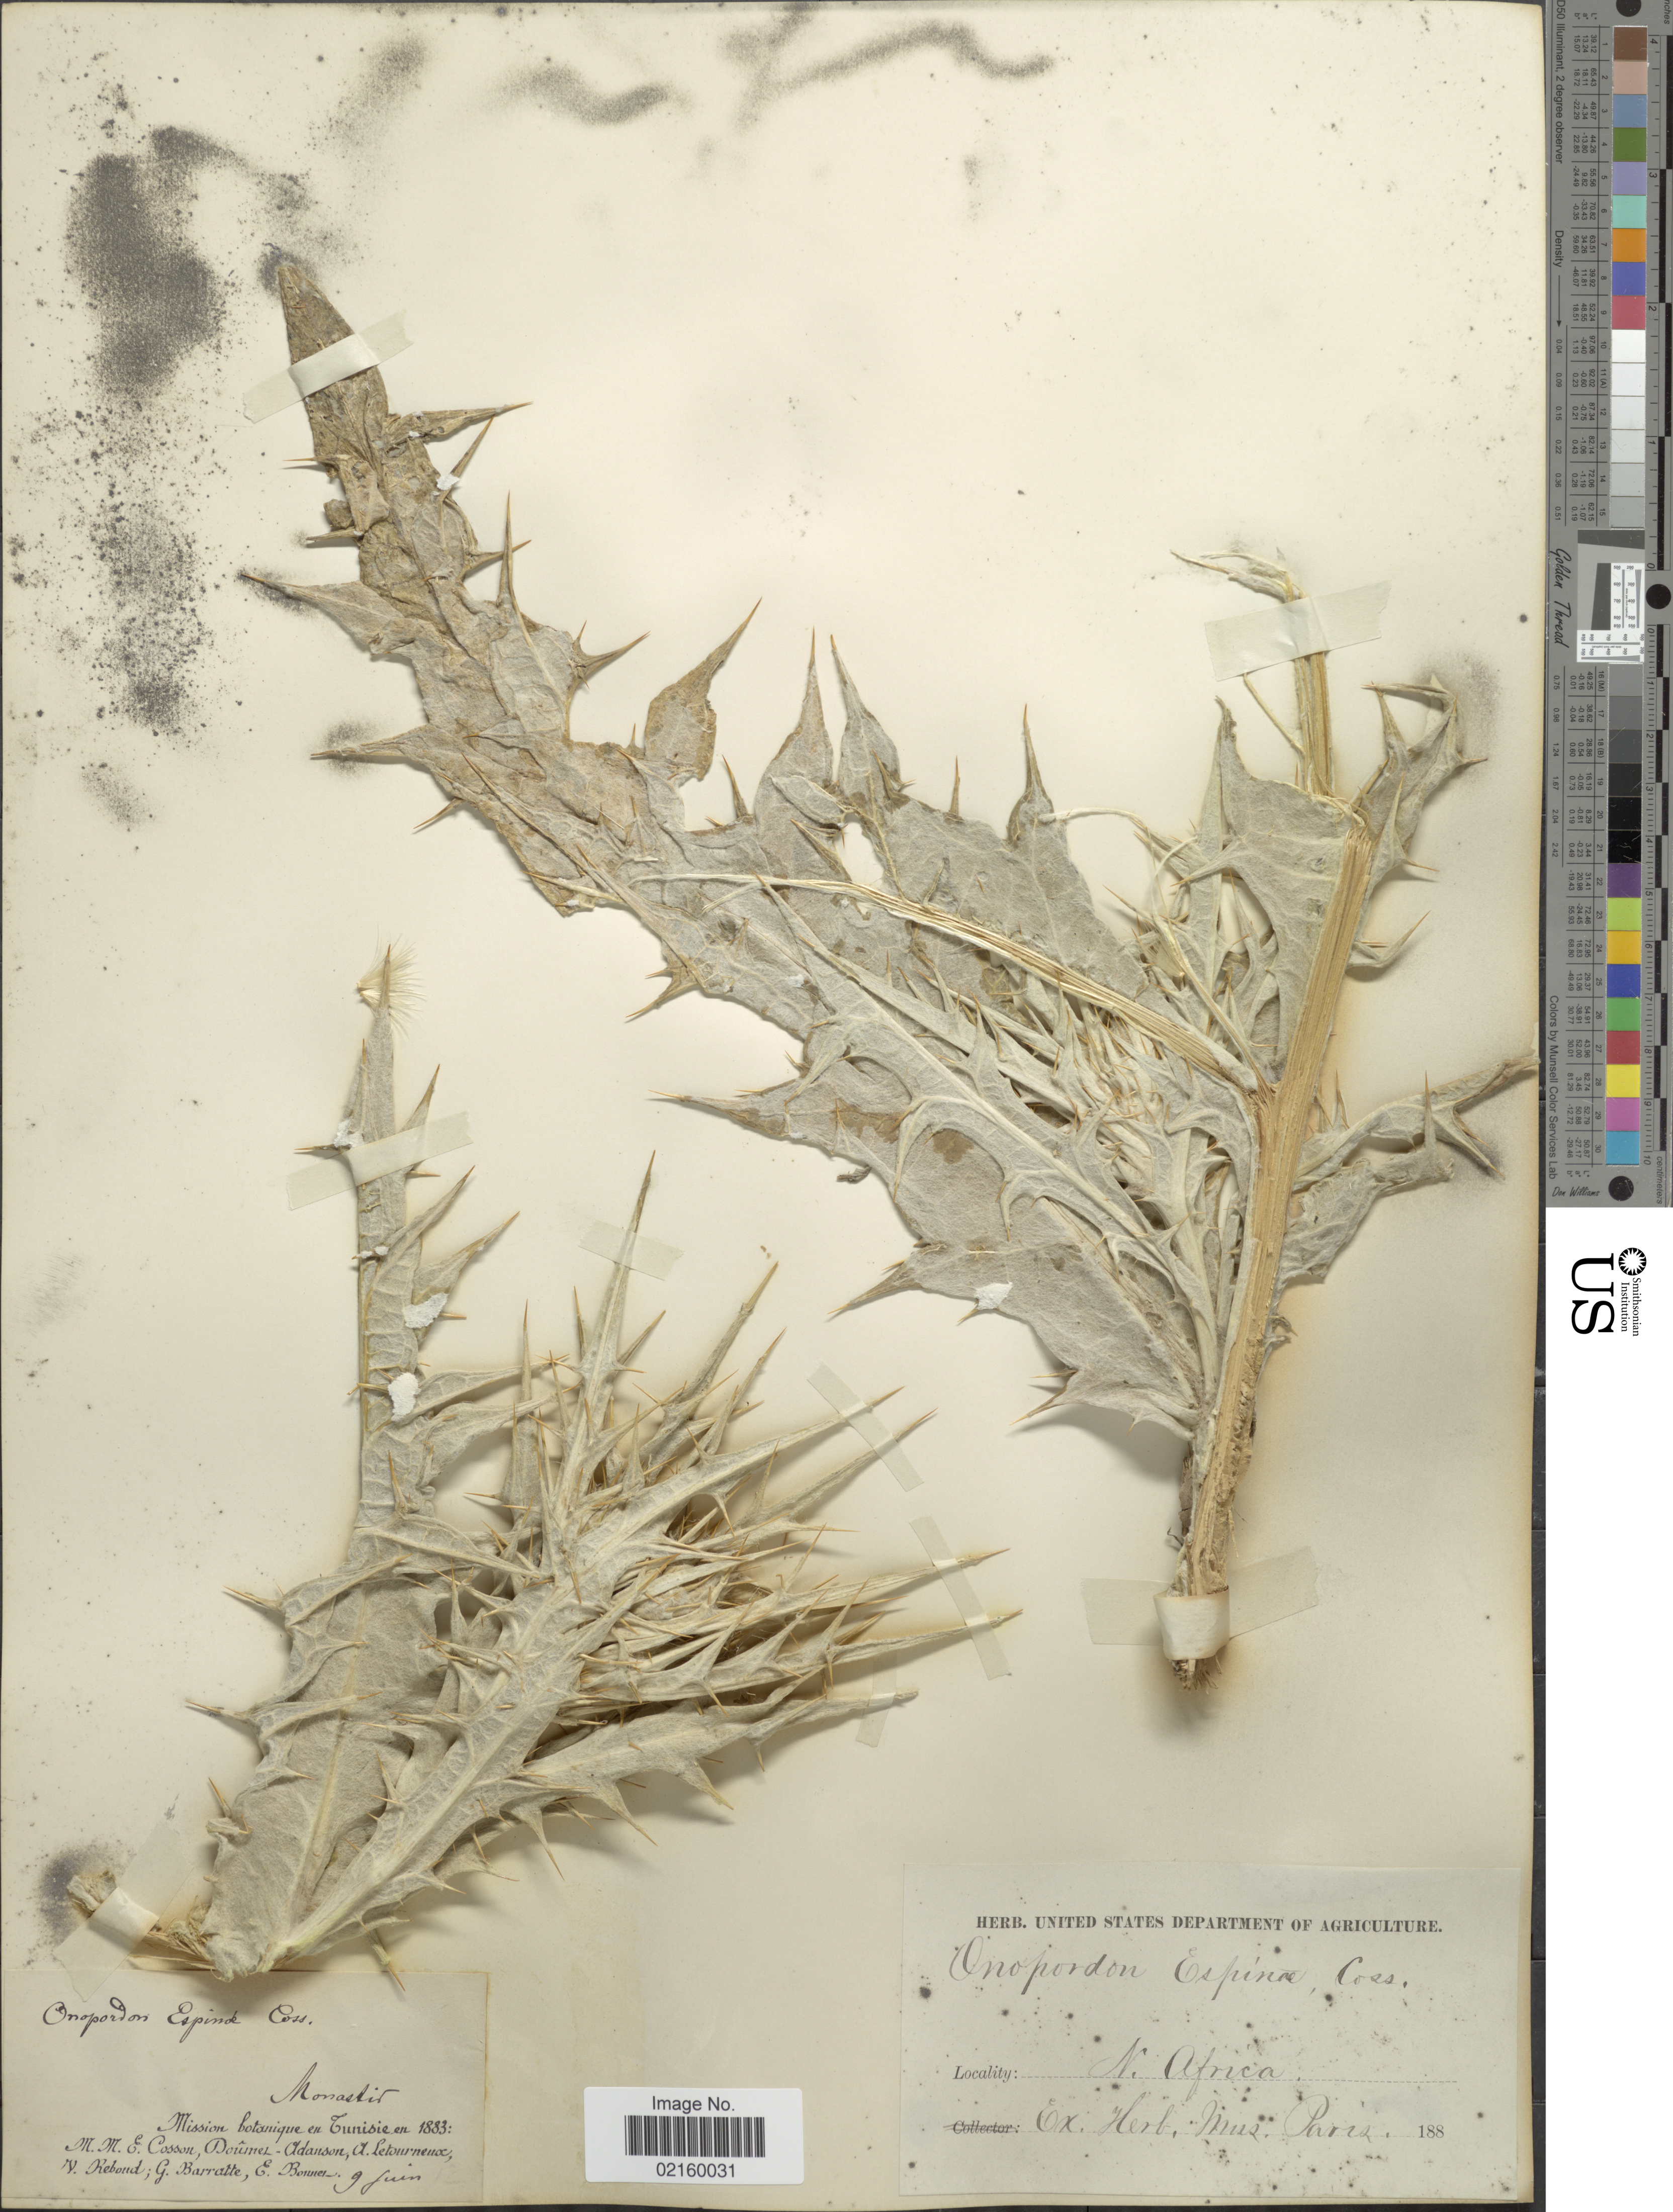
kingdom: Plantae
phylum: Tracheophyta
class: Magnoliopsida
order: Asterales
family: Asteraceae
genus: Onopordum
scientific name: Onopordum espinae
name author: Coss.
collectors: M. Cosson, -. Doumel-Adanson, A. Leburneux, Reboud, W. & et al.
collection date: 1883-06-09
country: Tunisia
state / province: Monastir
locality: N. Africa